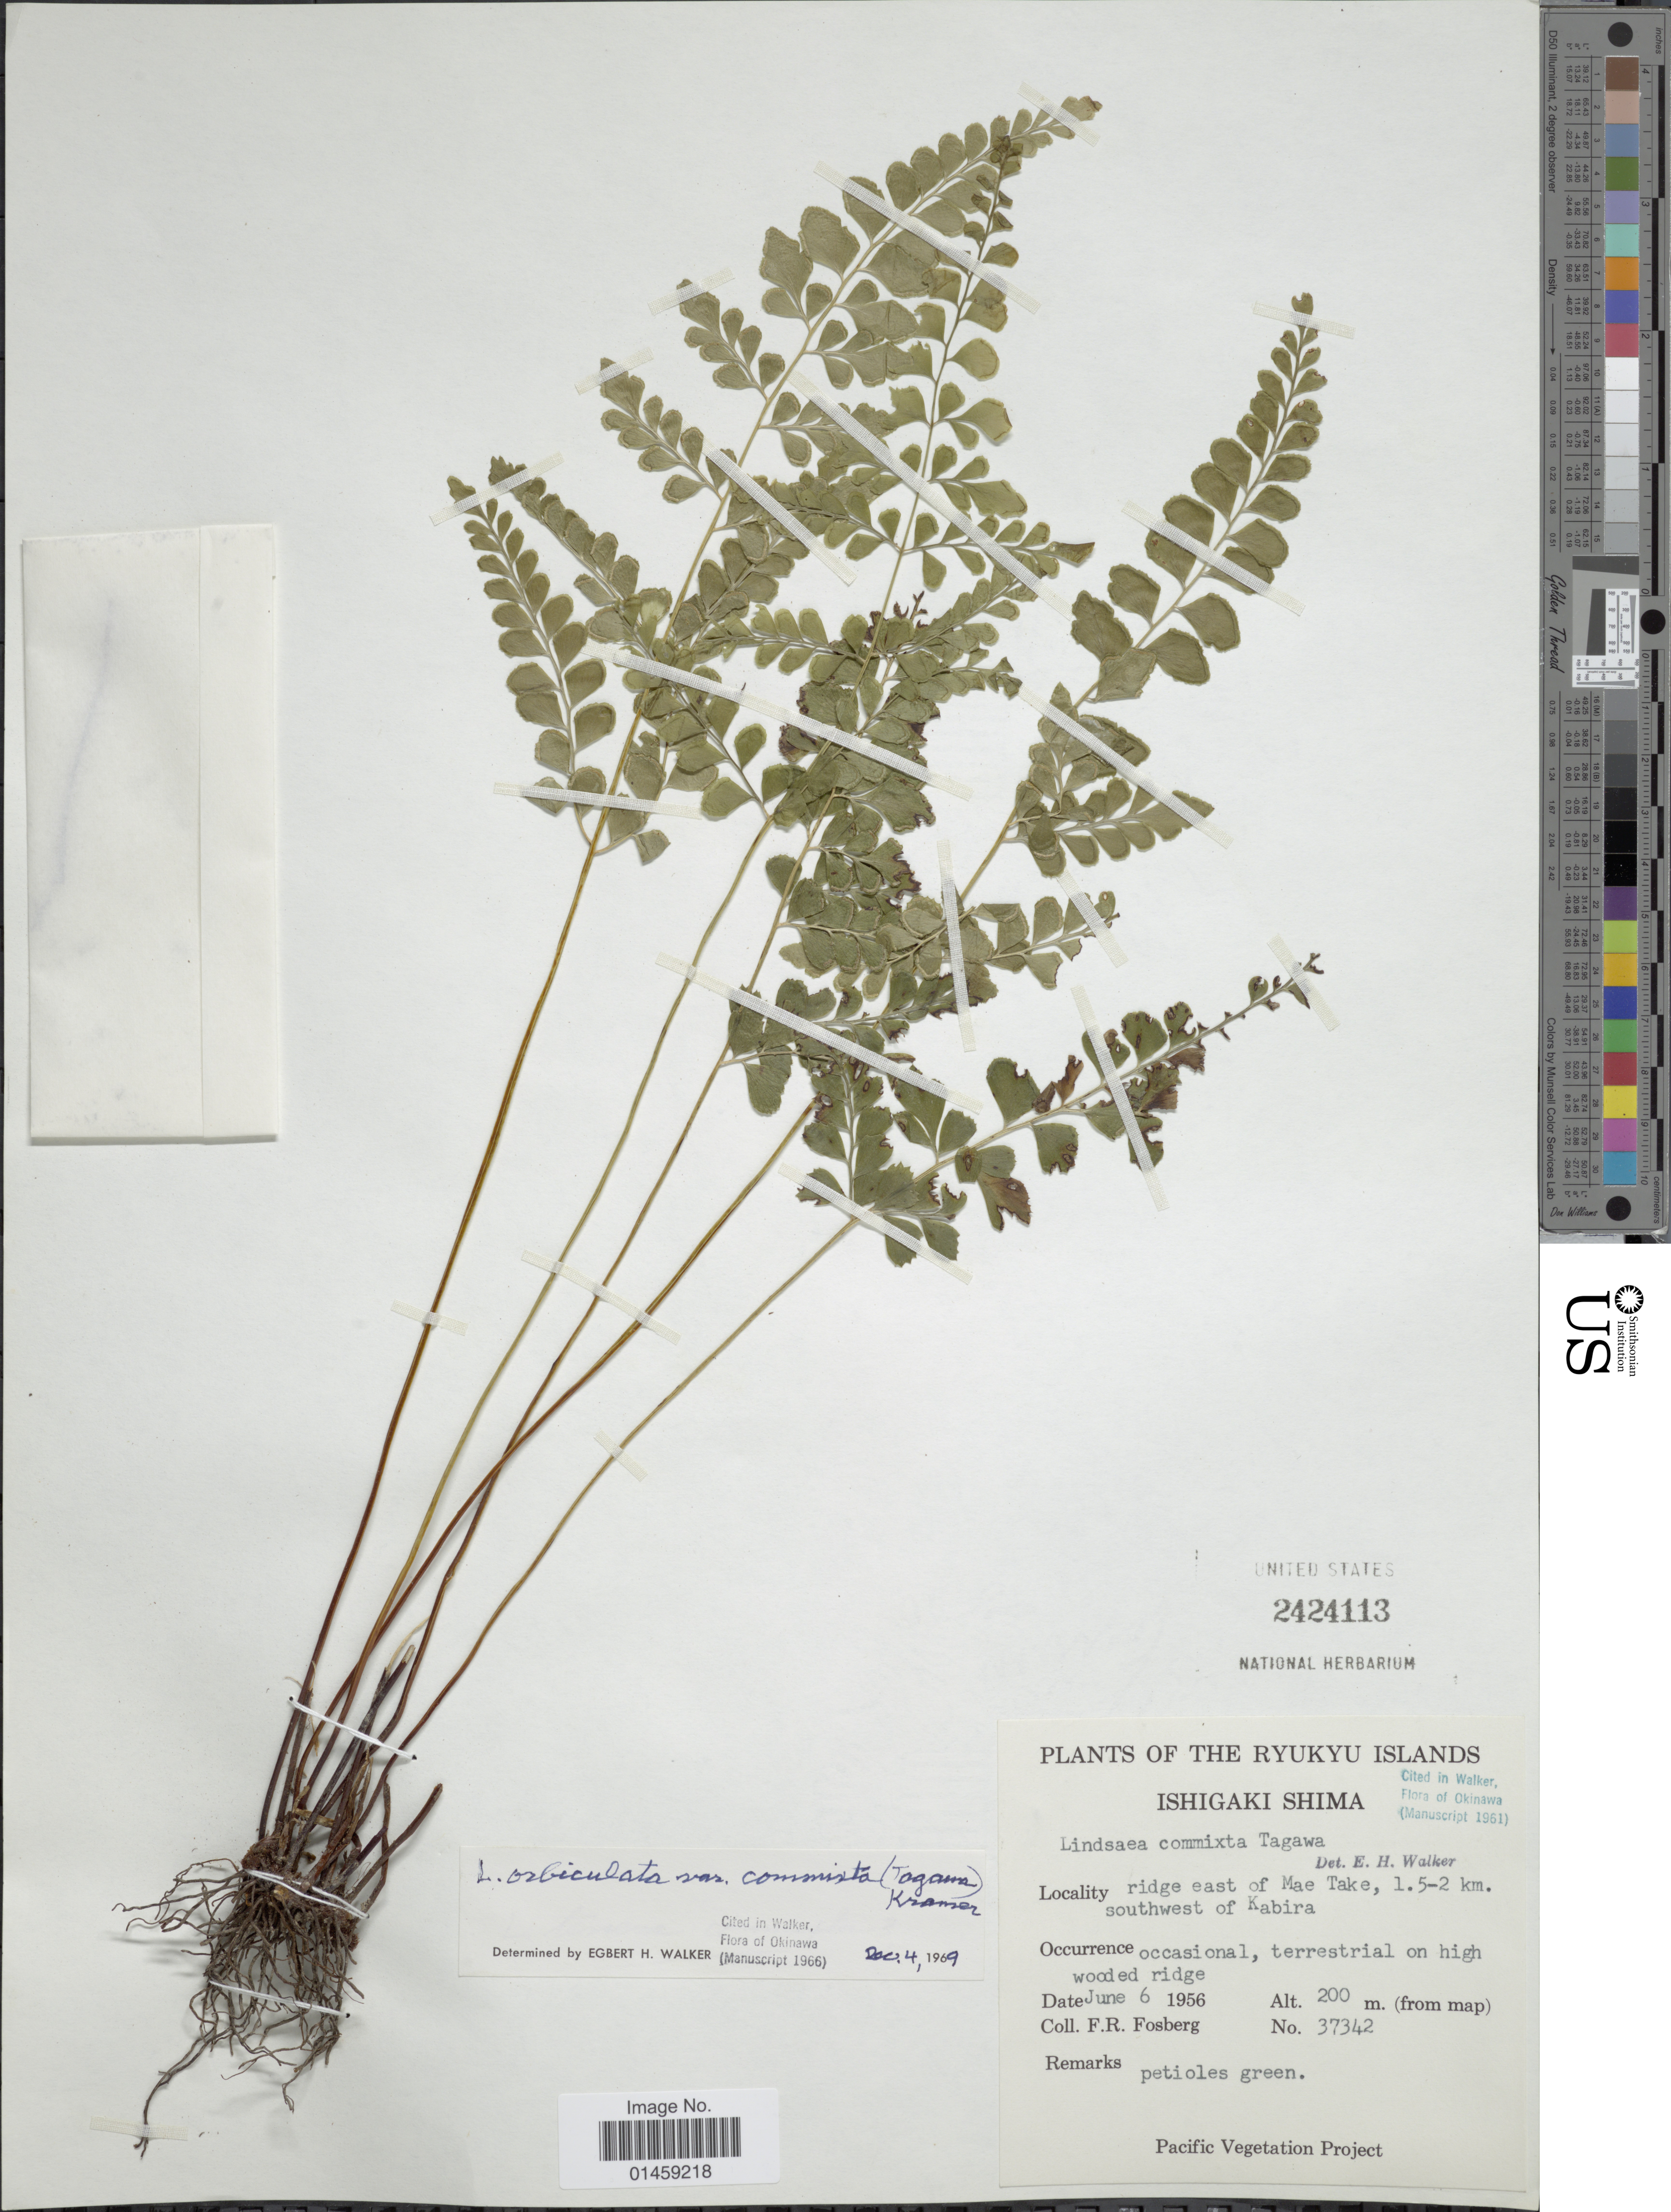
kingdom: Plantae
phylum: Tracheophyta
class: Polypodiopsida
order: Polypodiales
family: Lindsaeaceae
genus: Lindsaea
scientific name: Lindsaea orbiculata var. commixta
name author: (Tagawa) K.U. Kramer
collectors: F. R. Fosberg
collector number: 37342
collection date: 1956-06-06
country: Japan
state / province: Okinawa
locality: The Ryukyu Islands. Ishigaki Shima. Ridge east of Mae Take, 1.5-2 km southwest of Kabira.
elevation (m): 200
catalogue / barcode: US 2424113